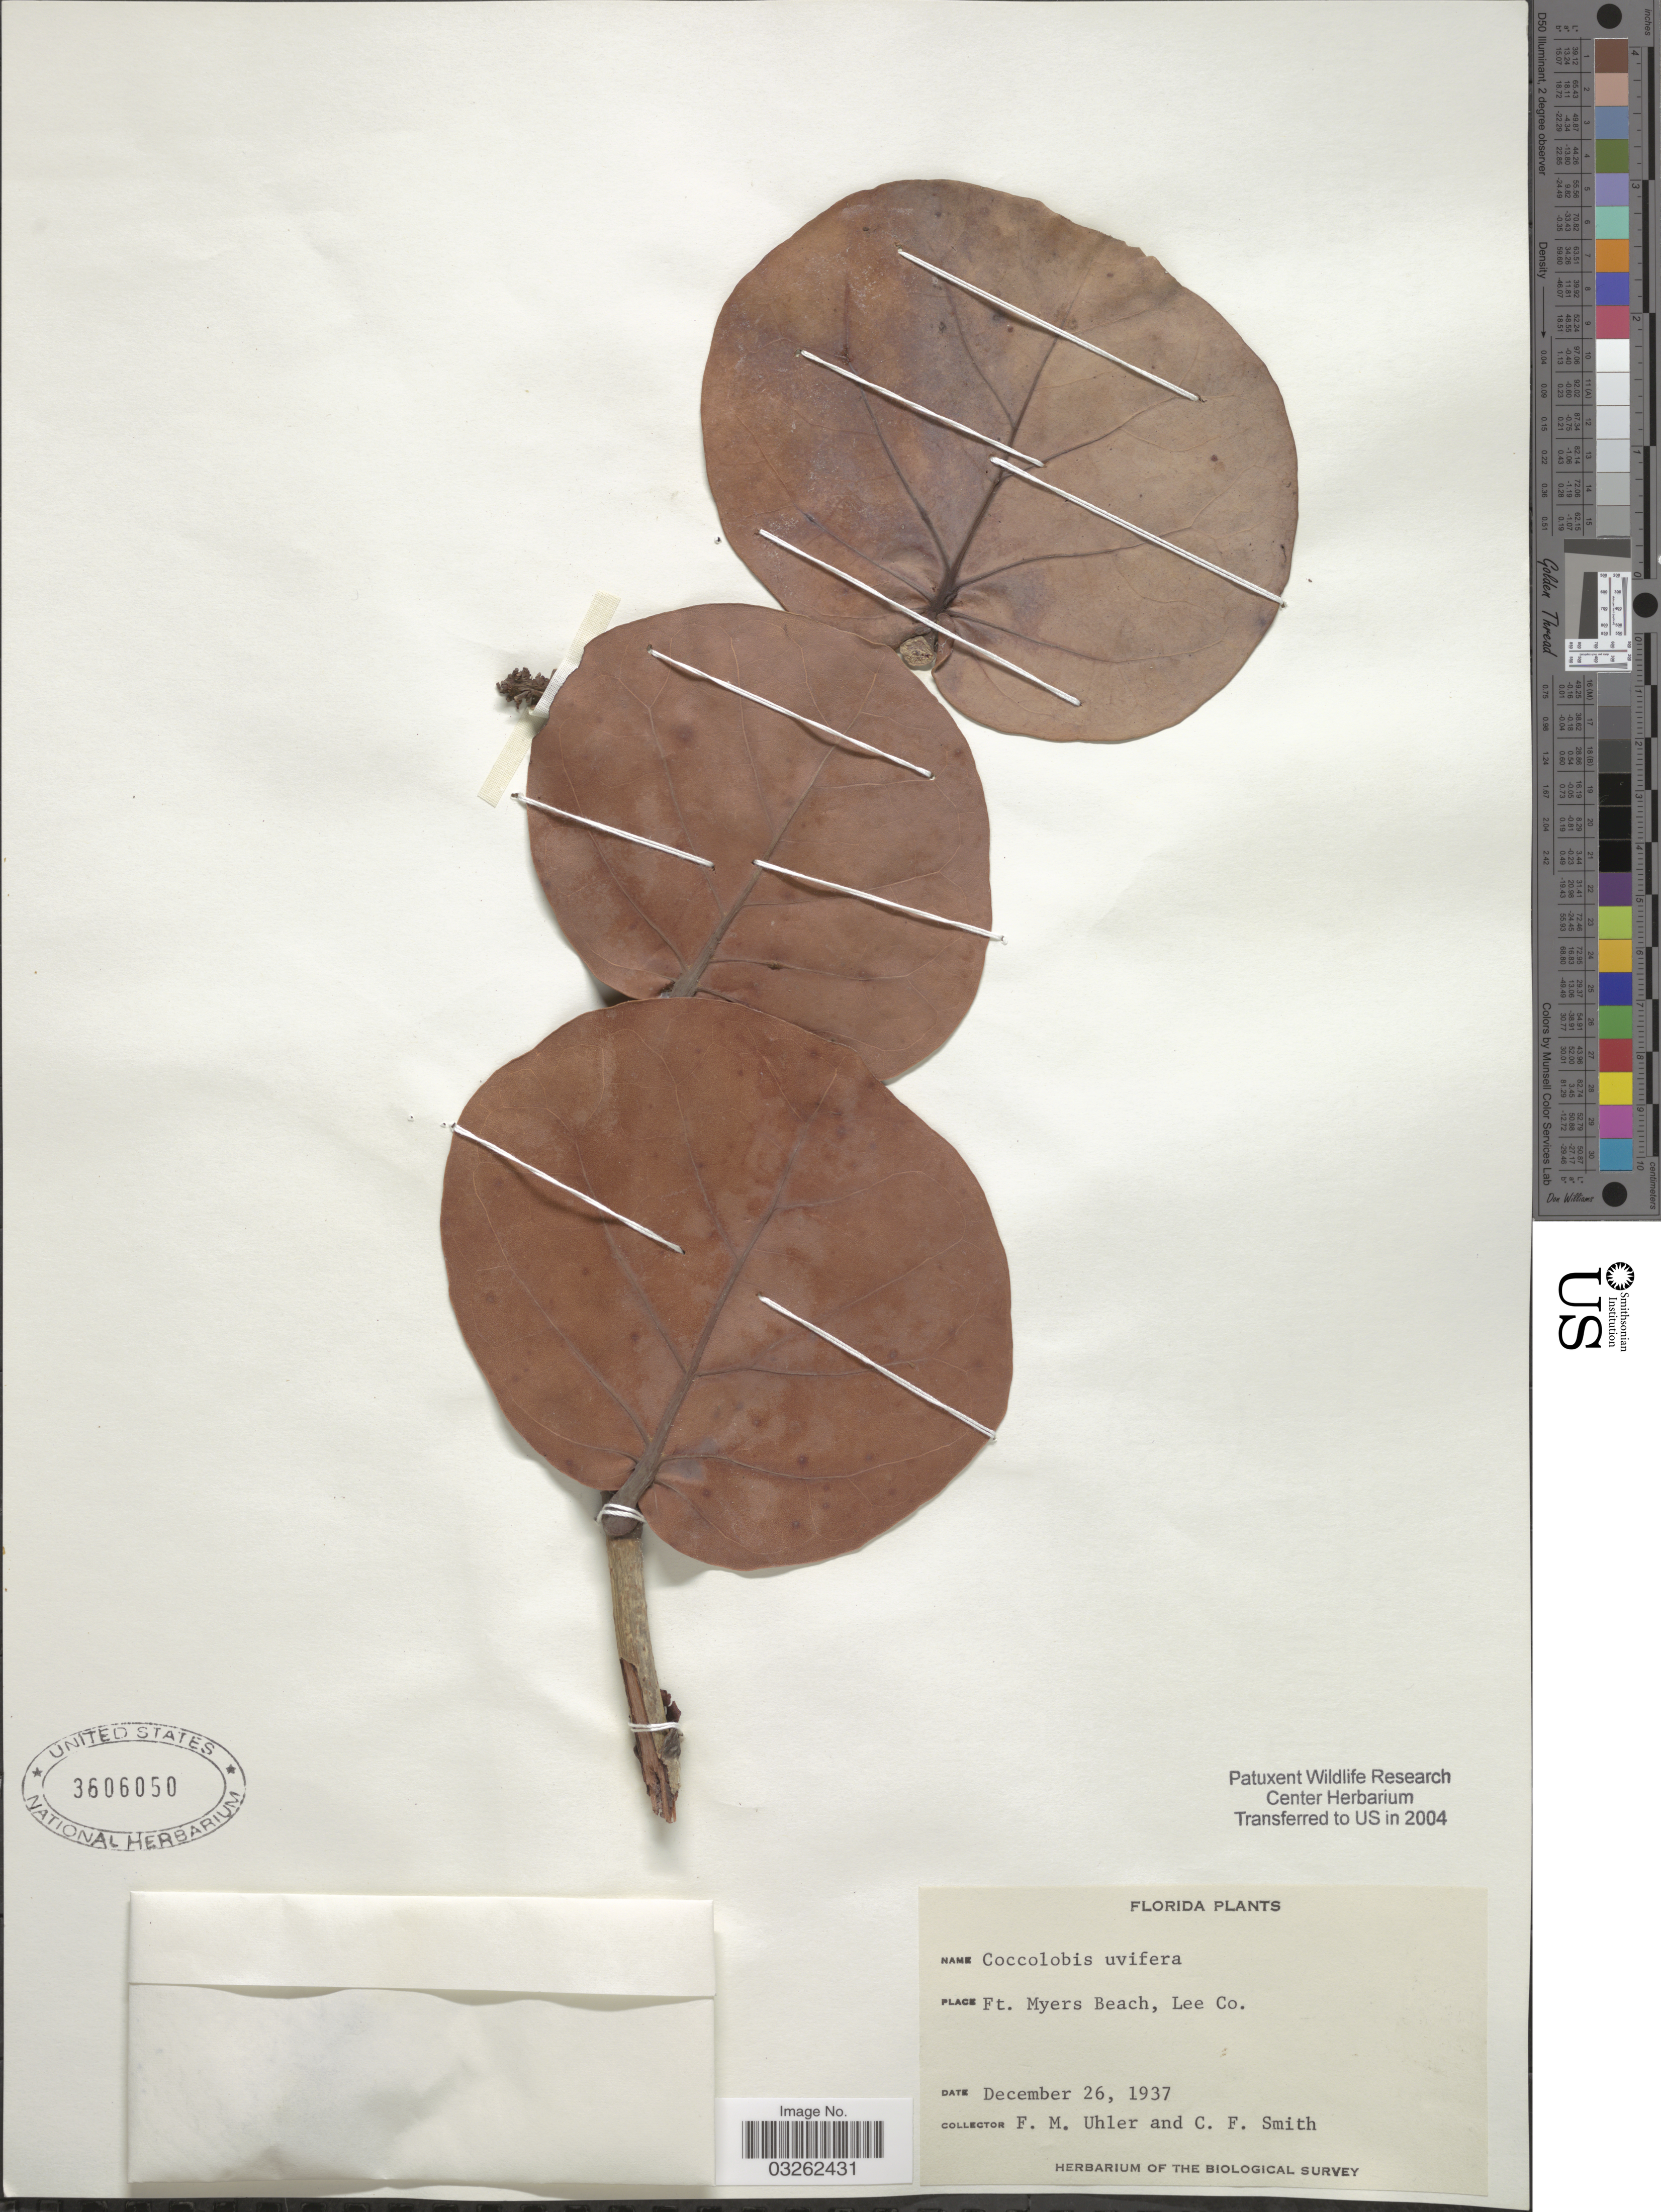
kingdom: Plantae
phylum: Tracheophyta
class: Magnoliopsida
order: Caryophyllales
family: Polygonaceae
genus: Coccoloba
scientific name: Coccoloba uvifera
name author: L.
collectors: F. M. Uhler & C. F. Smith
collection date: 1937-12-26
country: United States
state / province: Florida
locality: Ft. Myers Beach, Lee Co.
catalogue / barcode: US 3606050